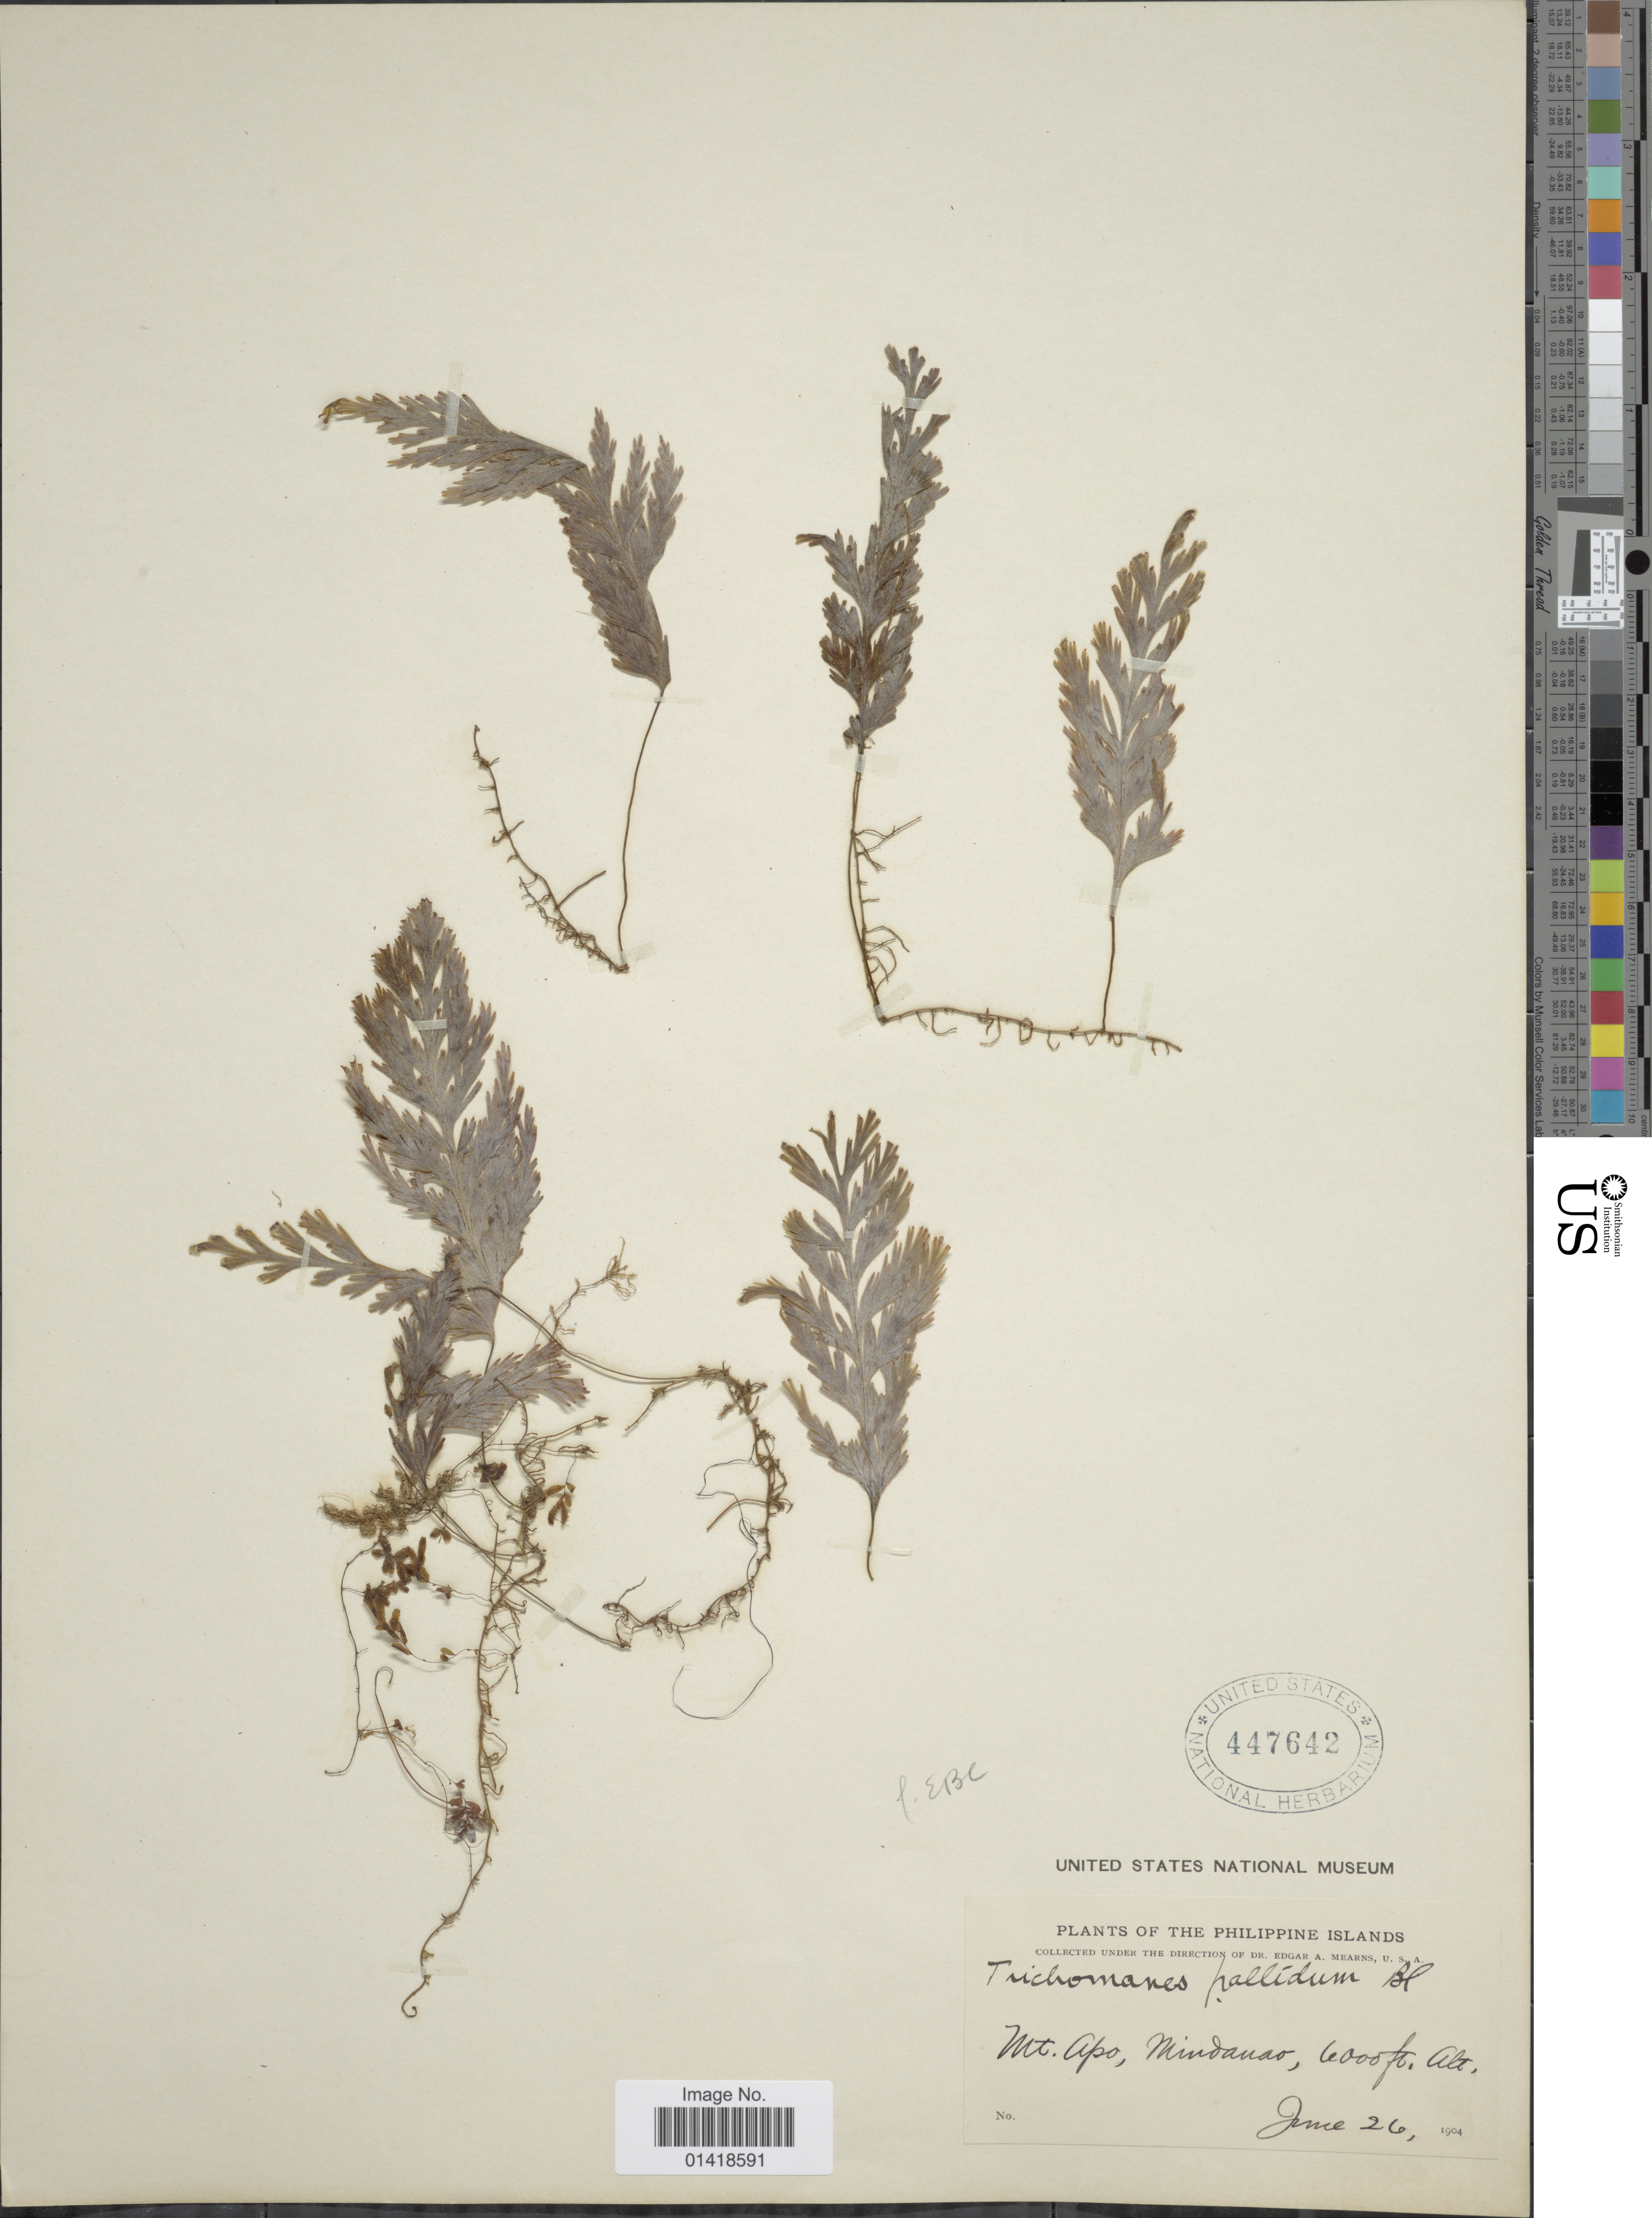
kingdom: Plantae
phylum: Tracheophyta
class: Polypodiopsida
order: Hymenophyllales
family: Hymenophyllaceae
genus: Hymenophyllum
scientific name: Hymenophyllum pallidum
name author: (Blume) Ebihara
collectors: E. A. Mearns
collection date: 1904-06-26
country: Philippines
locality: The Philippine Islands. Mt. Apo, Mindanao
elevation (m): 1829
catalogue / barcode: US 447642